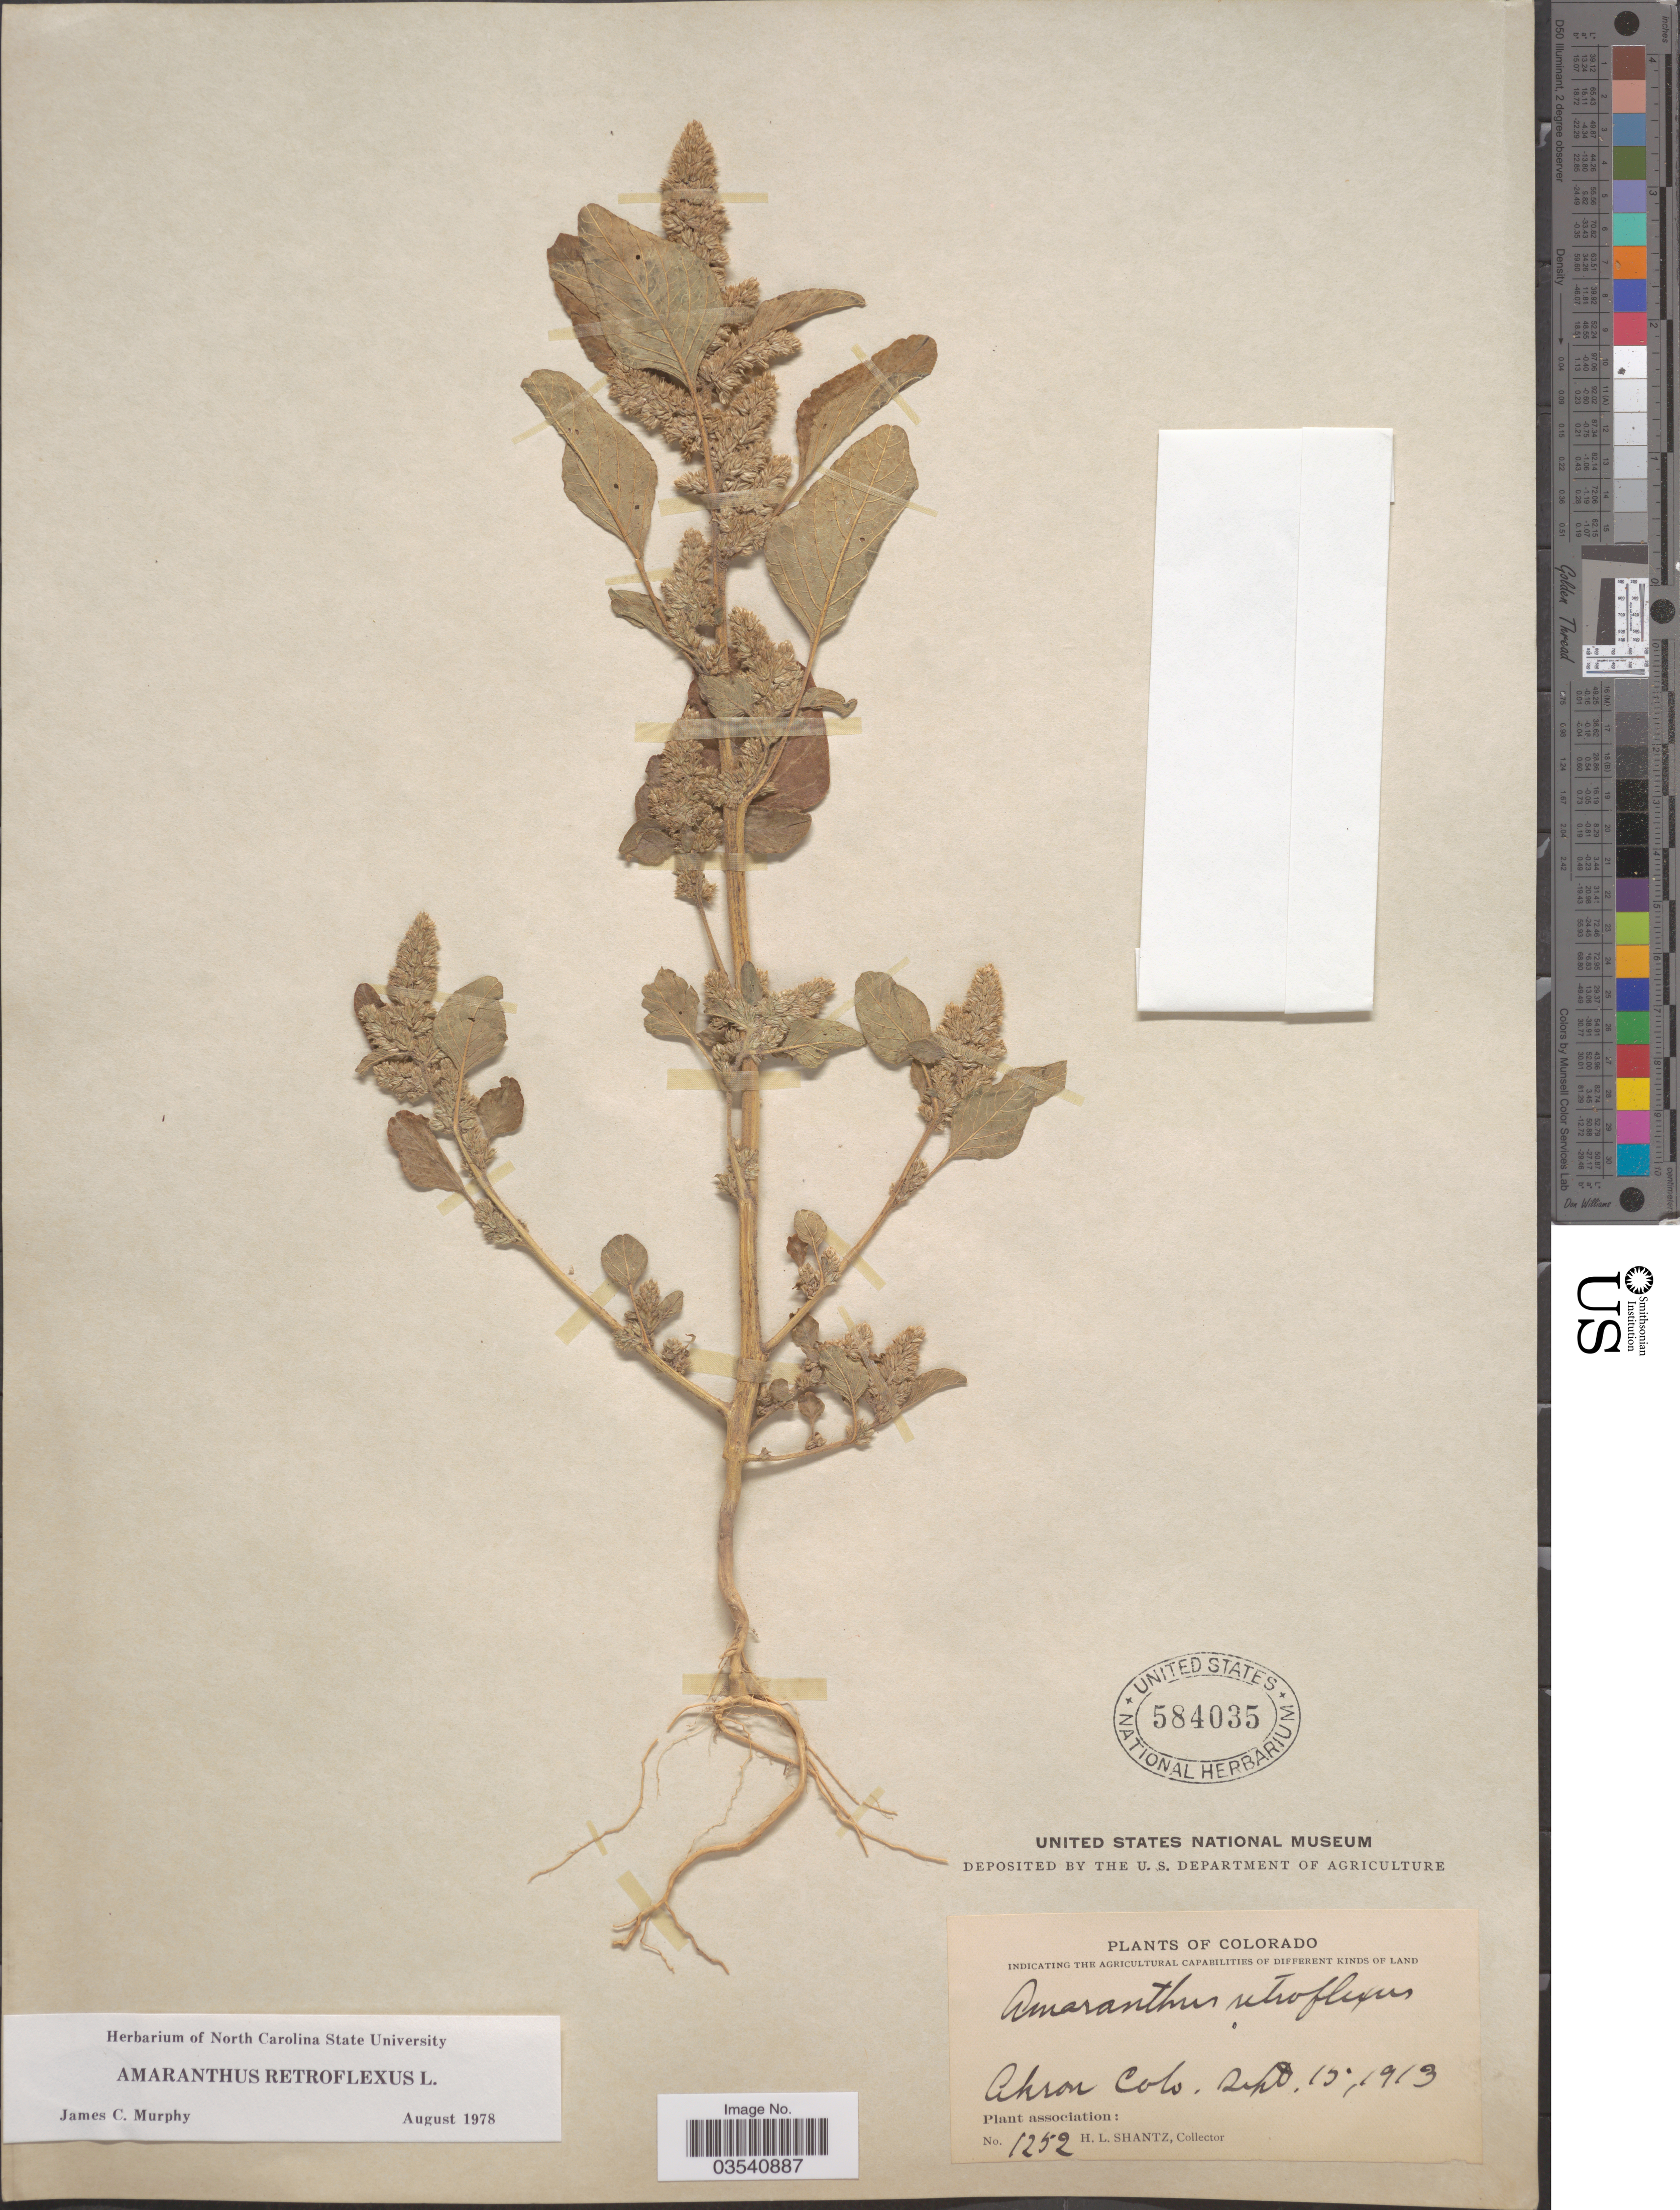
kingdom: Plantae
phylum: Tracheophyta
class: Magnoliopsida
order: Caryophyllales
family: Amaranthaceae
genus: Amaranthus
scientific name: Amaranthus retroflexus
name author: L.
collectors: H. Shantz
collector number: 1252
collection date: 1913-09-15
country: United States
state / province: Colorado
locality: Akron.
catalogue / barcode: US 584035